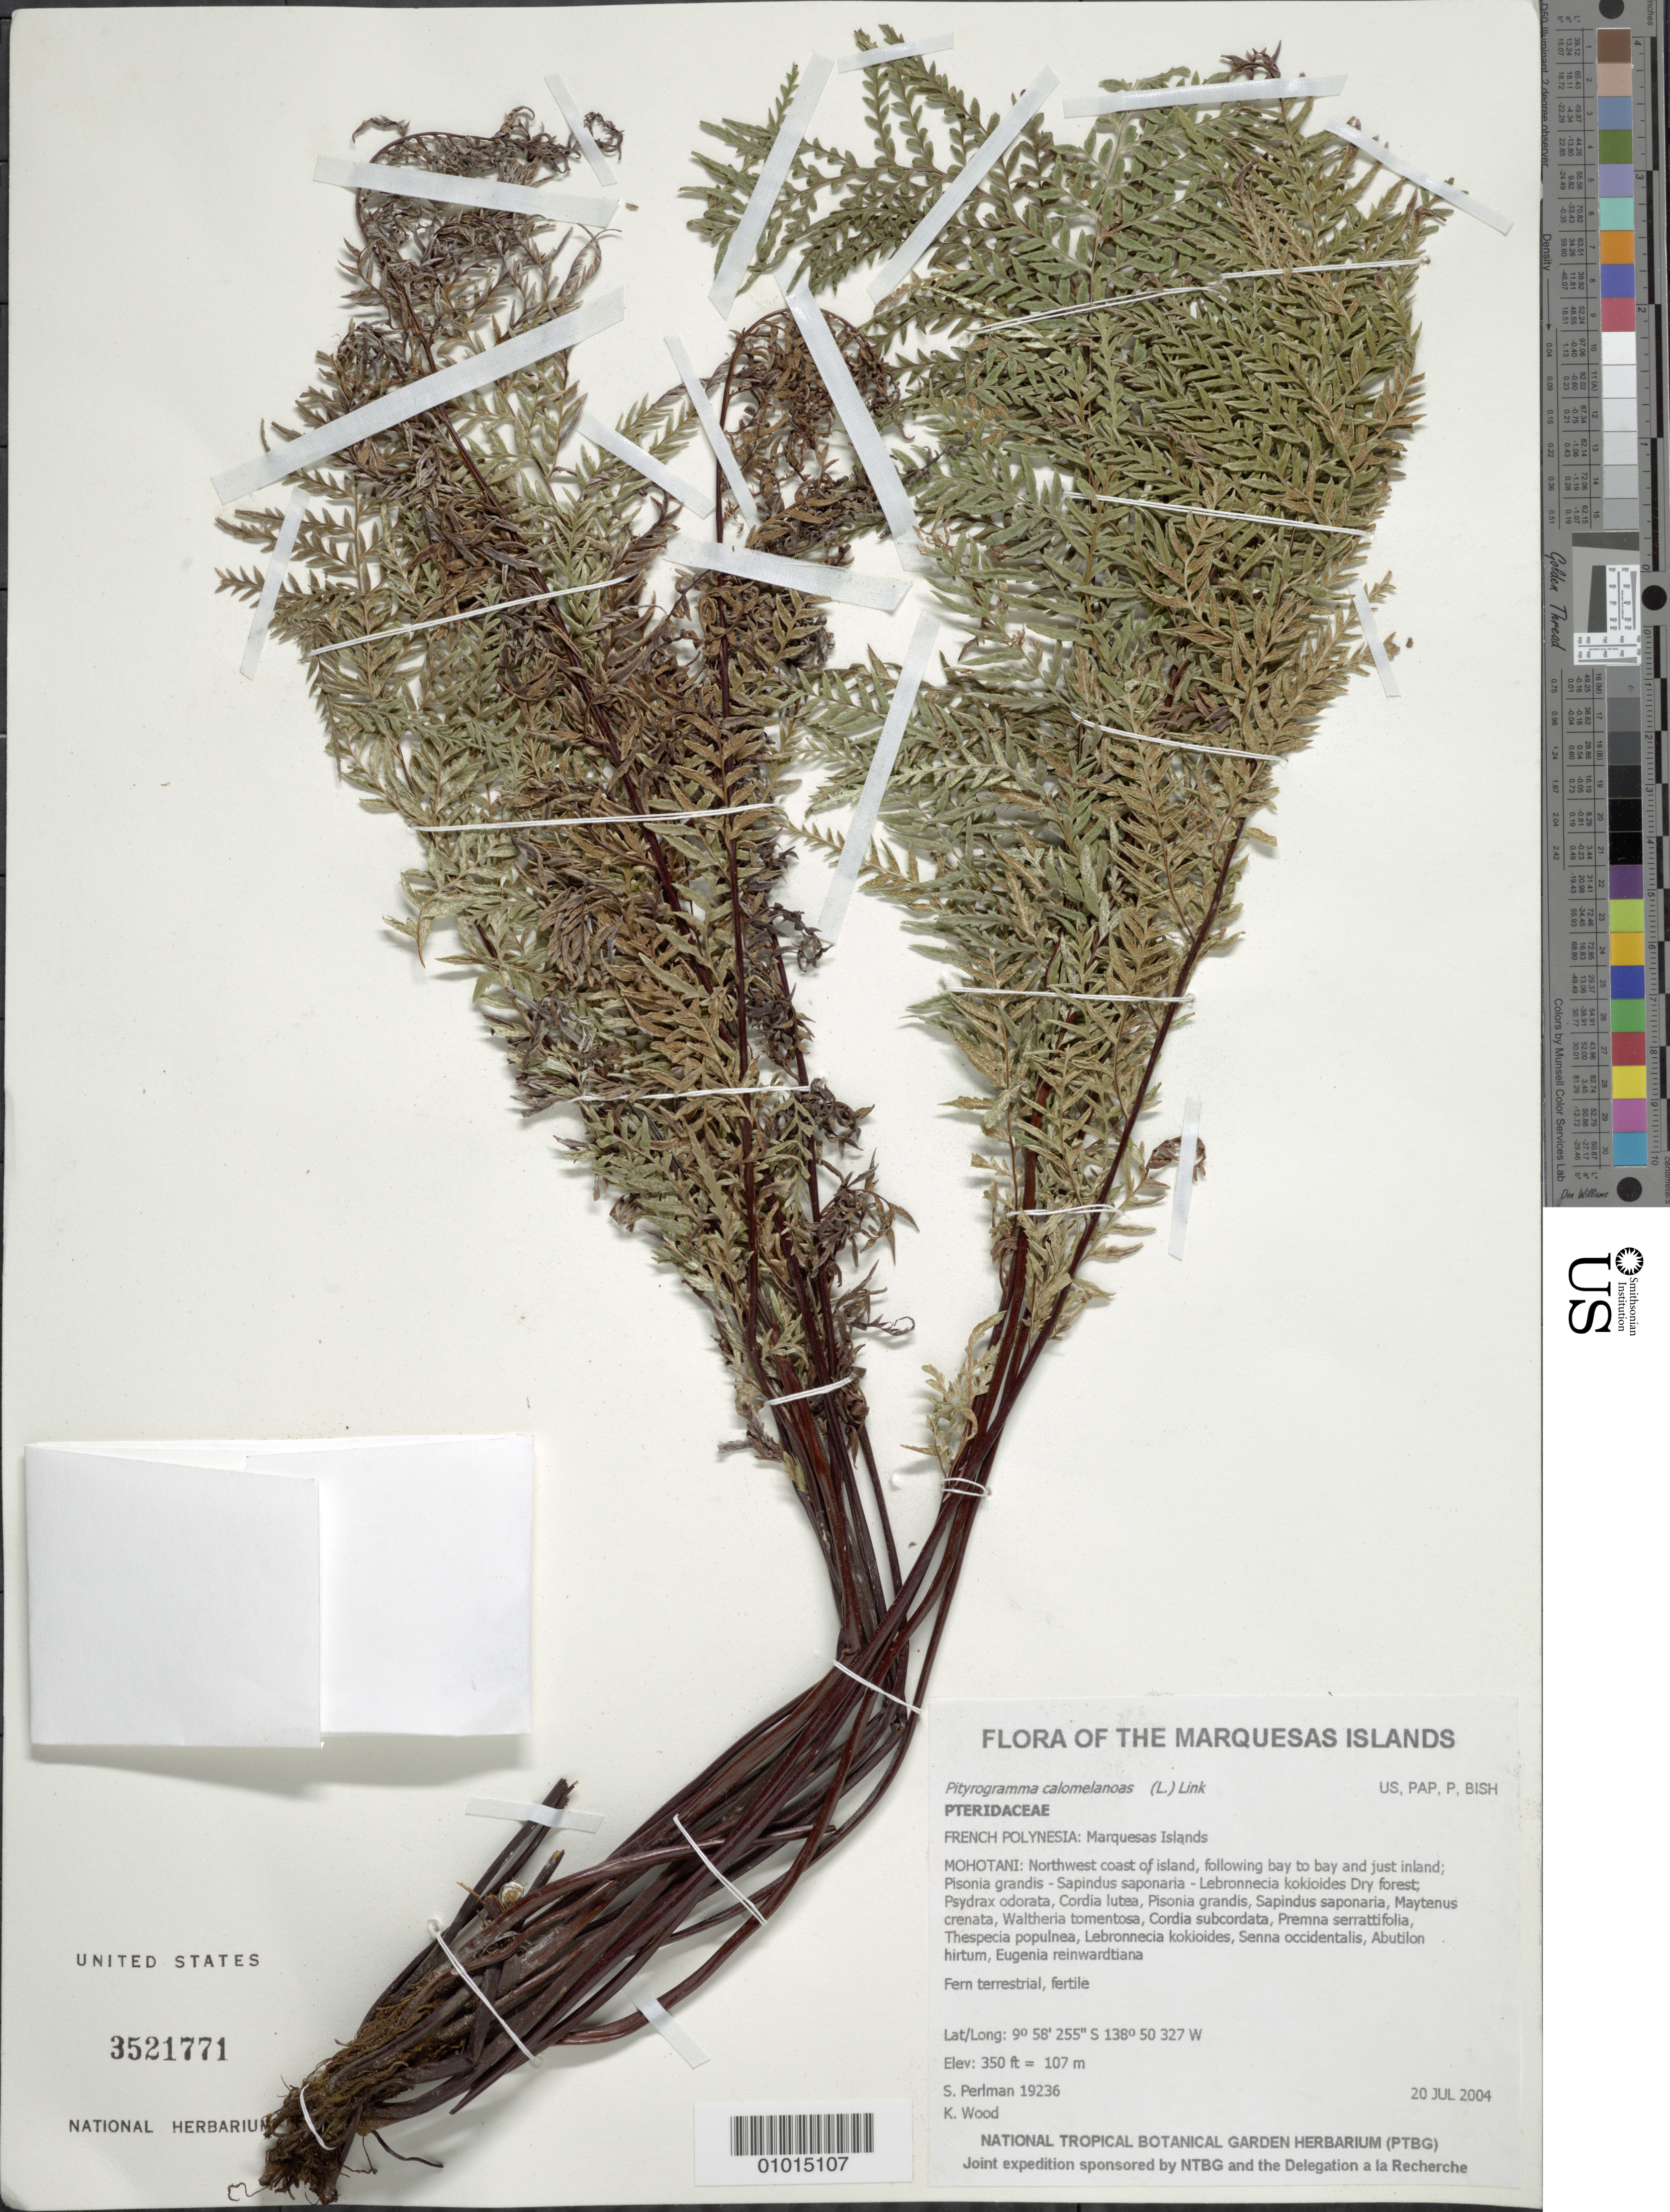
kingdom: Plantae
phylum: Tracheophyta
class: Polypodiopsida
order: Polypodiales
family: Pteridaceae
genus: Pityrogramma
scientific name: Pityrogramma calomelanos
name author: (L.) Link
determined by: Wood, Kenneth R.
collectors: S. P. Perlman & K. R. Wood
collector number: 19236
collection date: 2004-07-20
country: French Polynesia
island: Mohotani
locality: Northwest coast of island, following bay to bay and just inland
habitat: Pisonia grandis - Sapindus saponaria - Lebronnecia kokioides dry forest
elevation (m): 107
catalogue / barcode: US 3521771